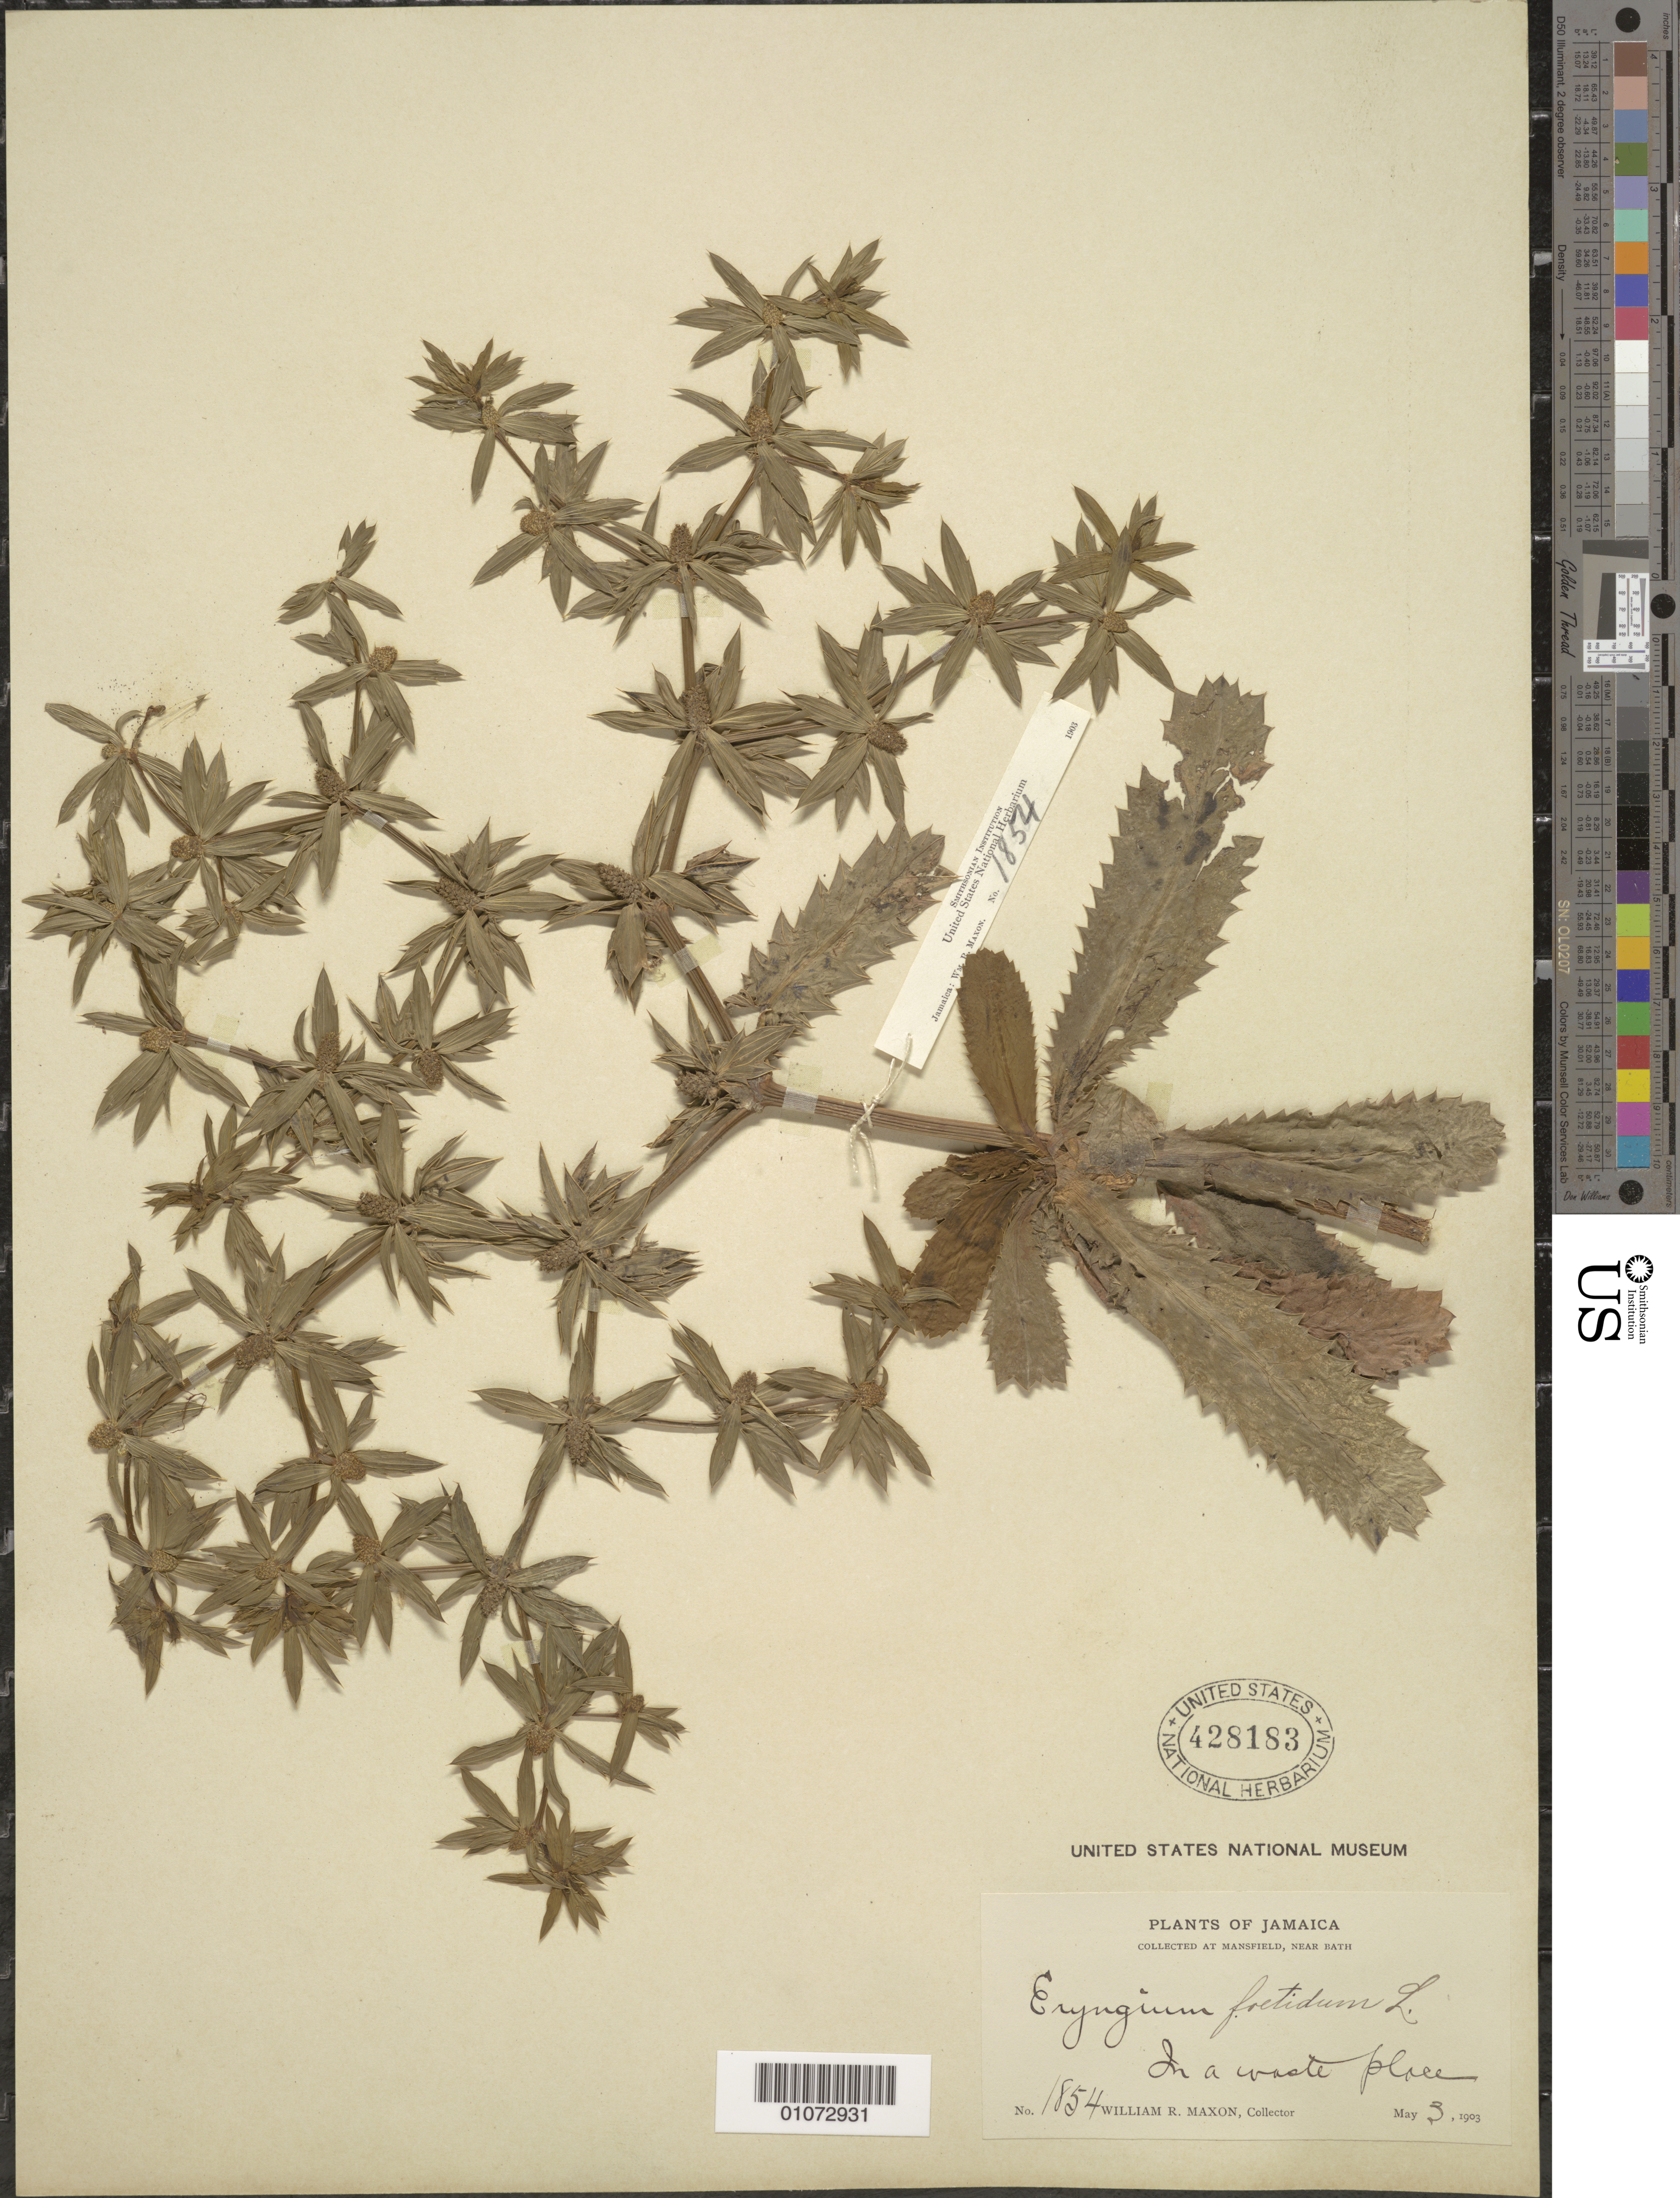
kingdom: Plantae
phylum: Tracheophyta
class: Magnoliopsida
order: Apiales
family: Apiaceae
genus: Eryngium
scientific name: Eryngium foetidum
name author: L.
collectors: W. R. Maxon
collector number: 1854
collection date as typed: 03 May 1903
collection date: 1903-05-03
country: Jamaica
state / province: Saint Ann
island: Jamaica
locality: Collected at Mansfield, near Rath. In a waste place.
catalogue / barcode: US 428183